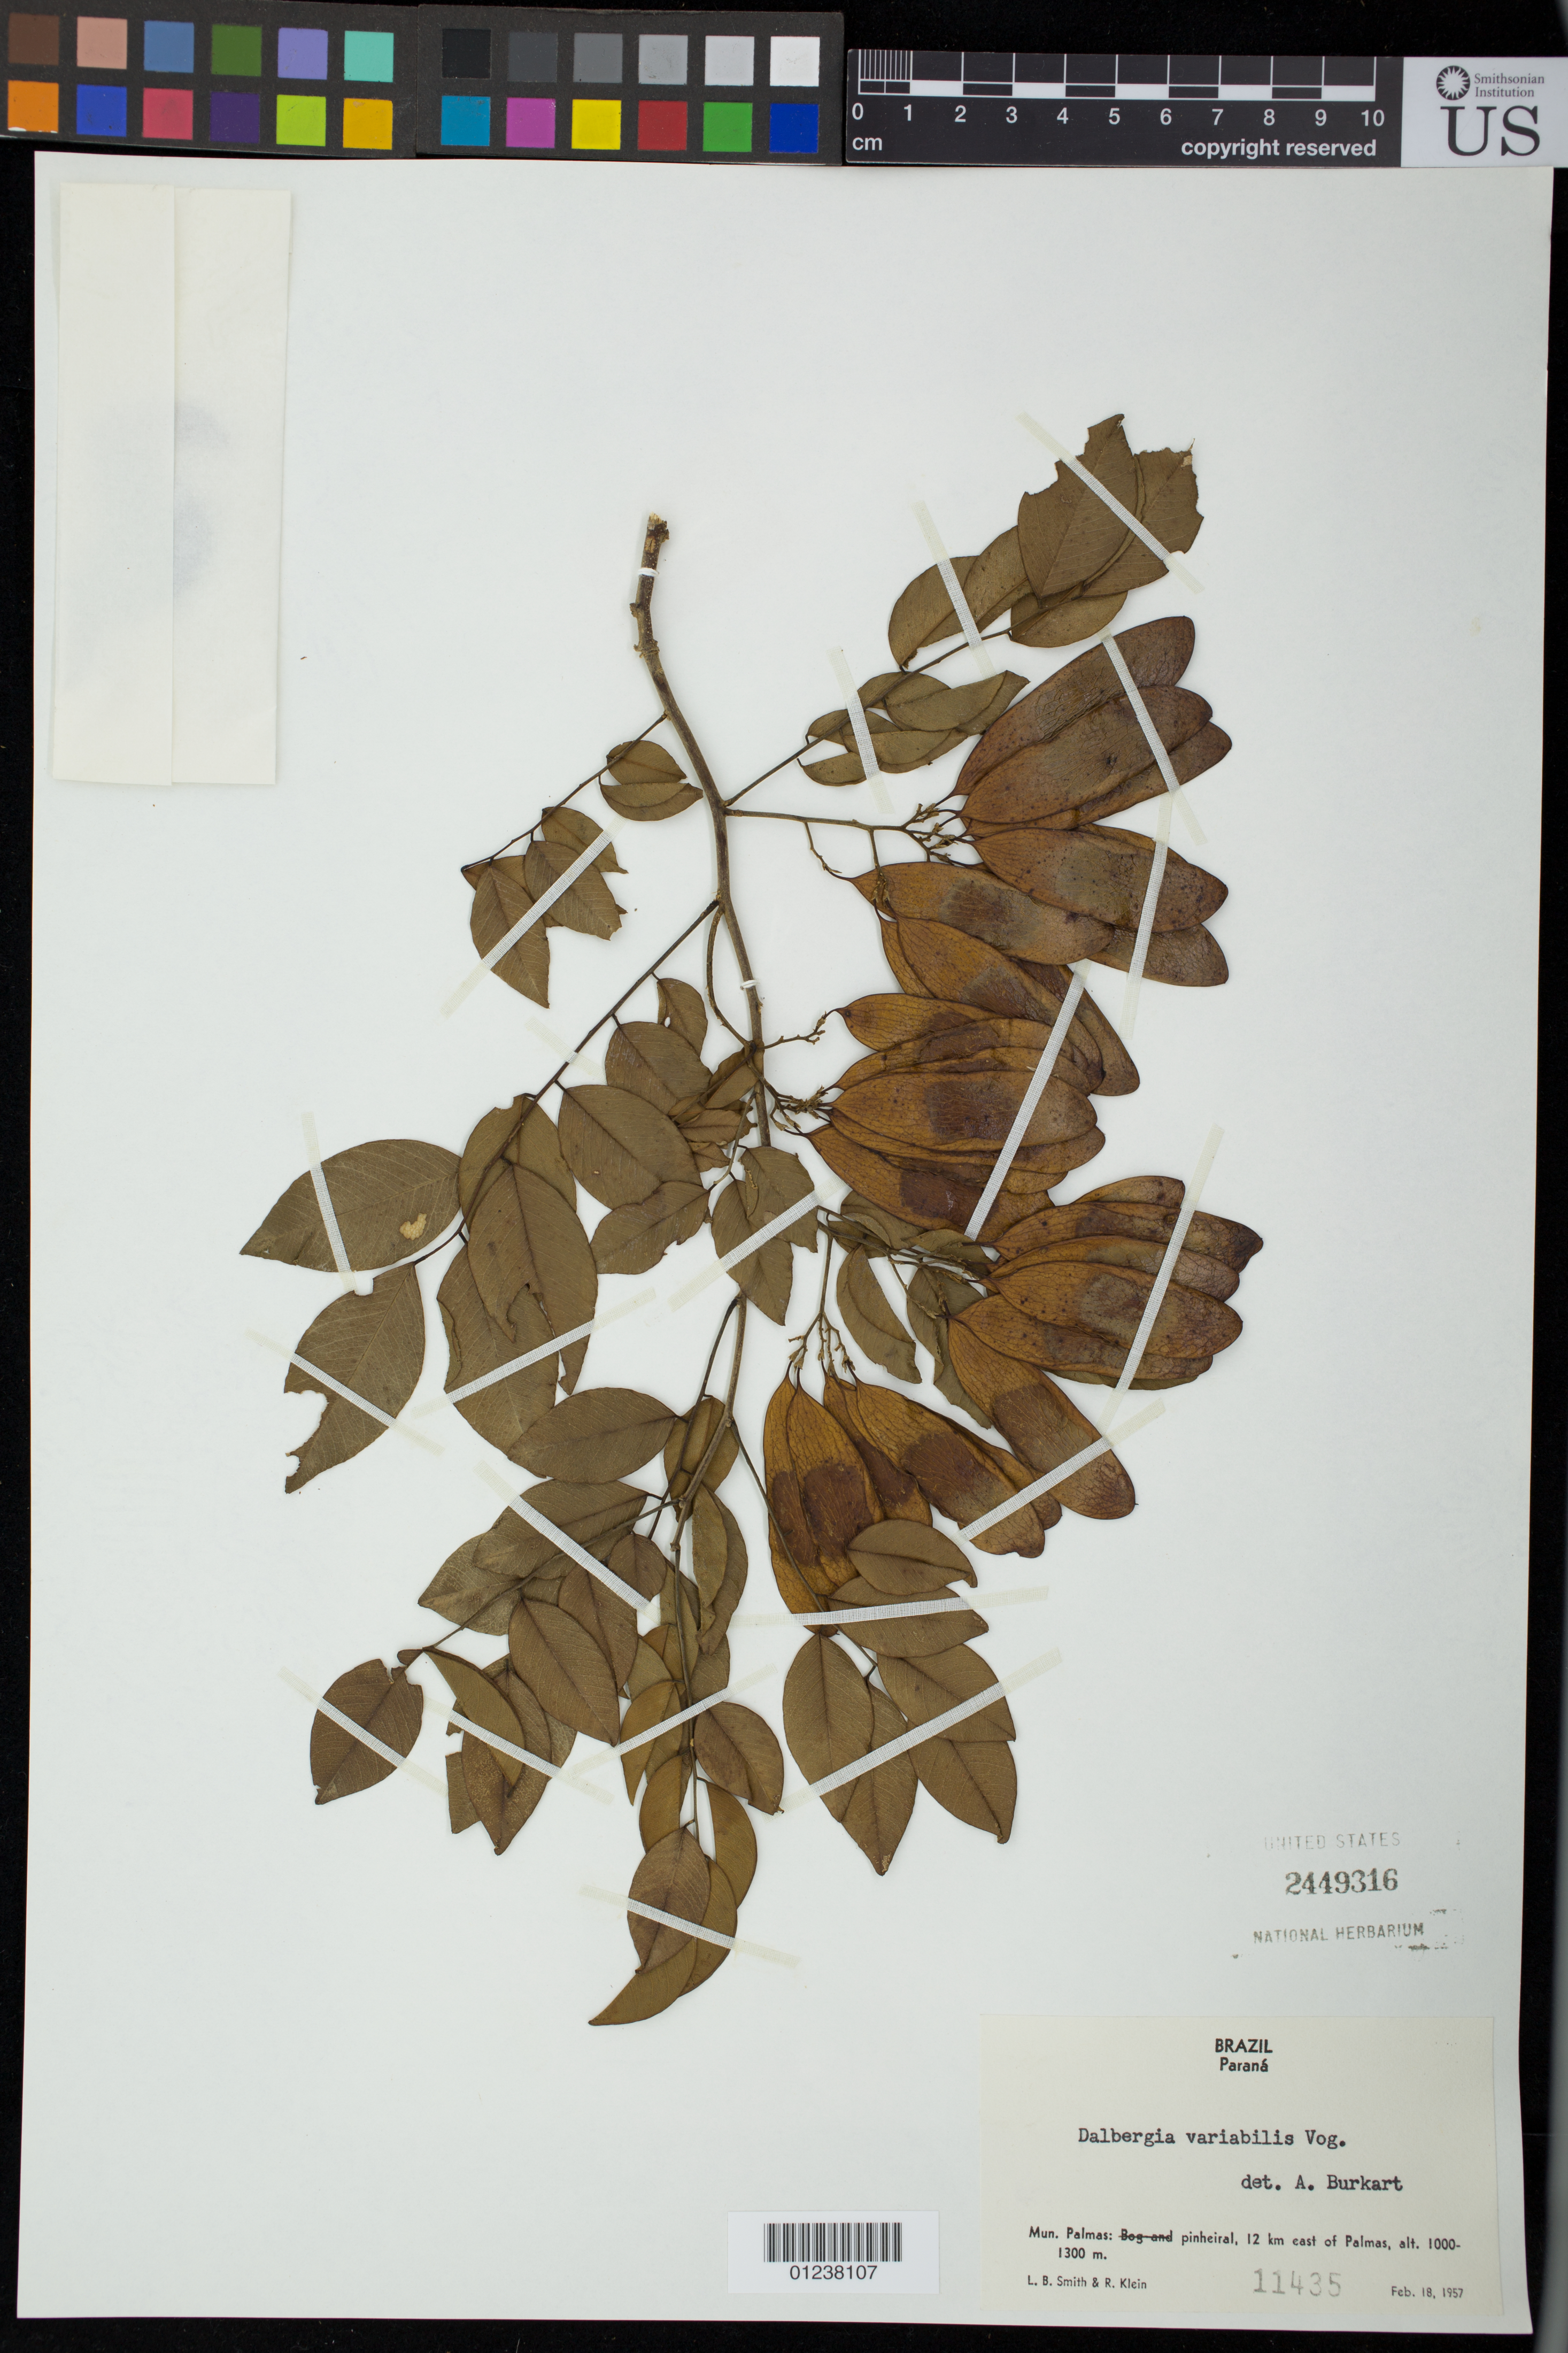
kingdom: Plantae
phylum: Tracheophyta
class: Magnoliopsida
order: Fabales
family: Fabaceae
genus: Dalbergia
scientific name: Dalbergia frutescens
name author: (Vell.) Britton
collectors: L. Smith & R. Klein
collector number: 11435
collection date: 1957-02-18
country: Brazil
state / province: Tocantins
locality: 12 km east of Palmas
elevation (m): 1000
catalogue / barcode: US 2449316